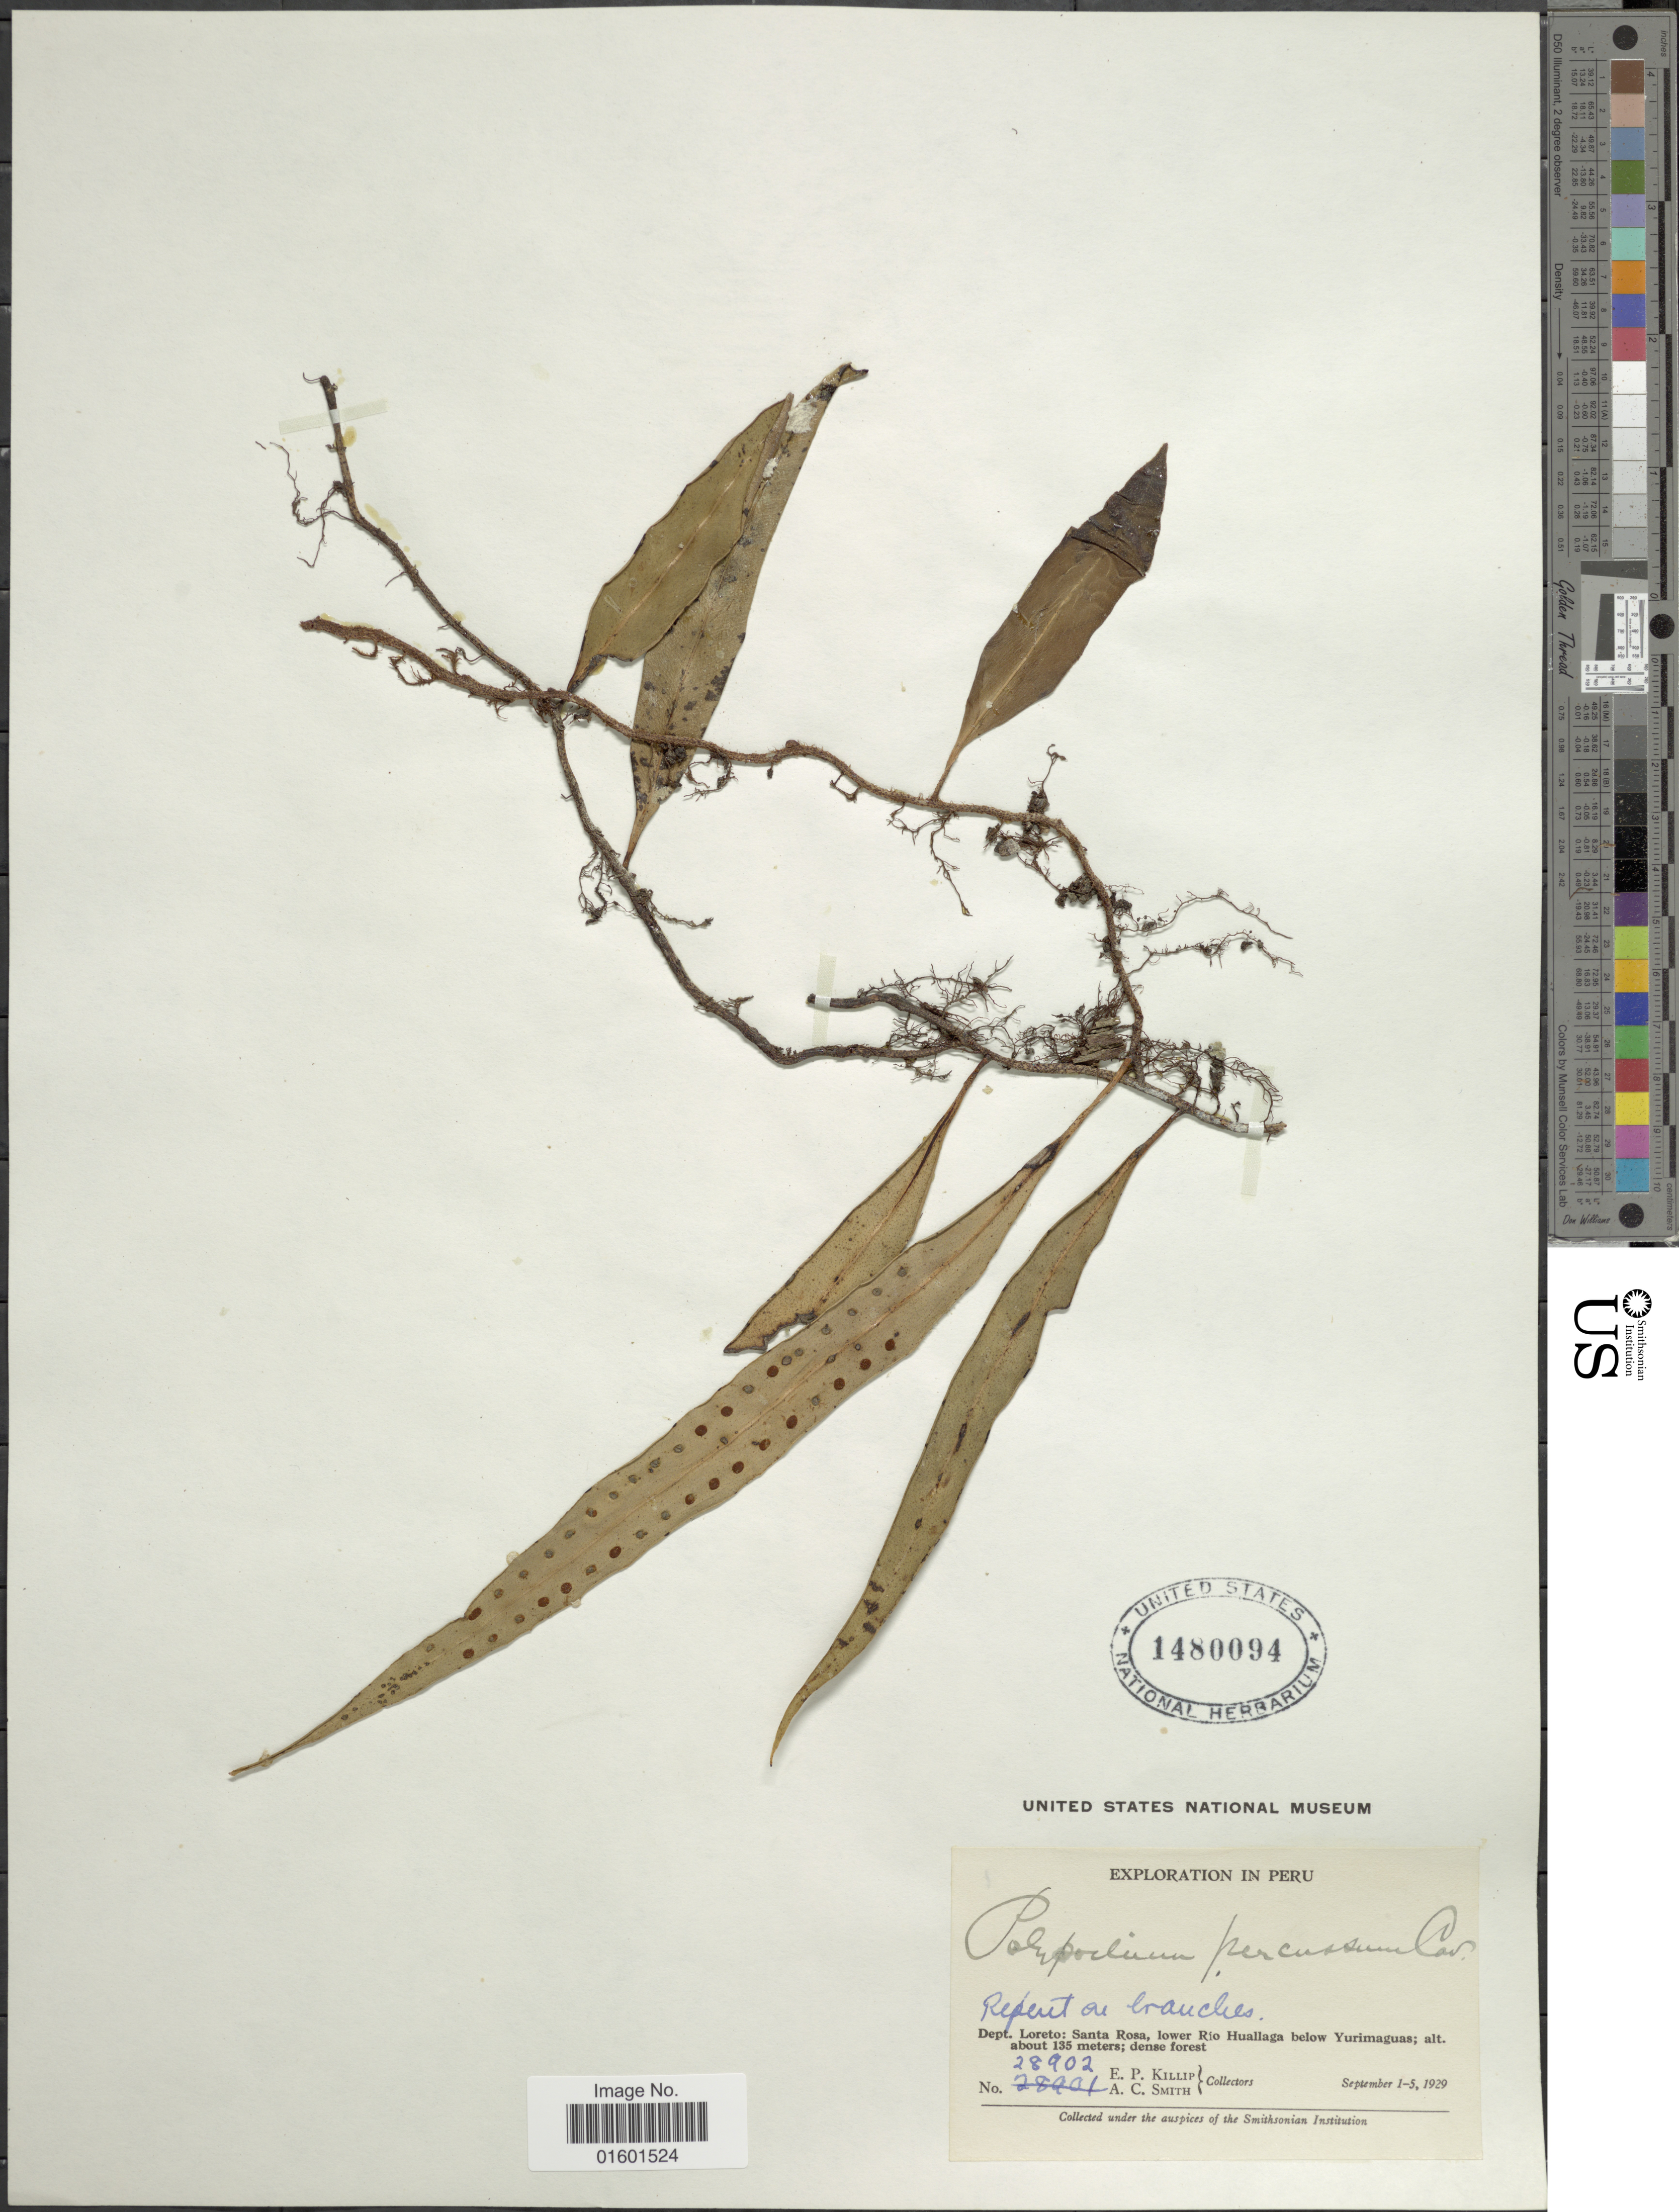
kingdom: Plantae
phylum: Tracheophyta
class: Polypodiopsida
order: Polypodiales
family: Polypodiaceae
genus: Microgramma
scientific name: Microgramma percussa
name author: (Cav.) de la Sota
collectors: E. P. Killip & A. C. Smith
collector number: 28902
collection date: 1929-09-01/1929-09-05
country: Peru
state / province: Loreto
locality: Santa Rosa, lower Rio Huallaga below Yurimaguas; dense forest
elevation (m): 135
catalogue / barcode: US 1480094